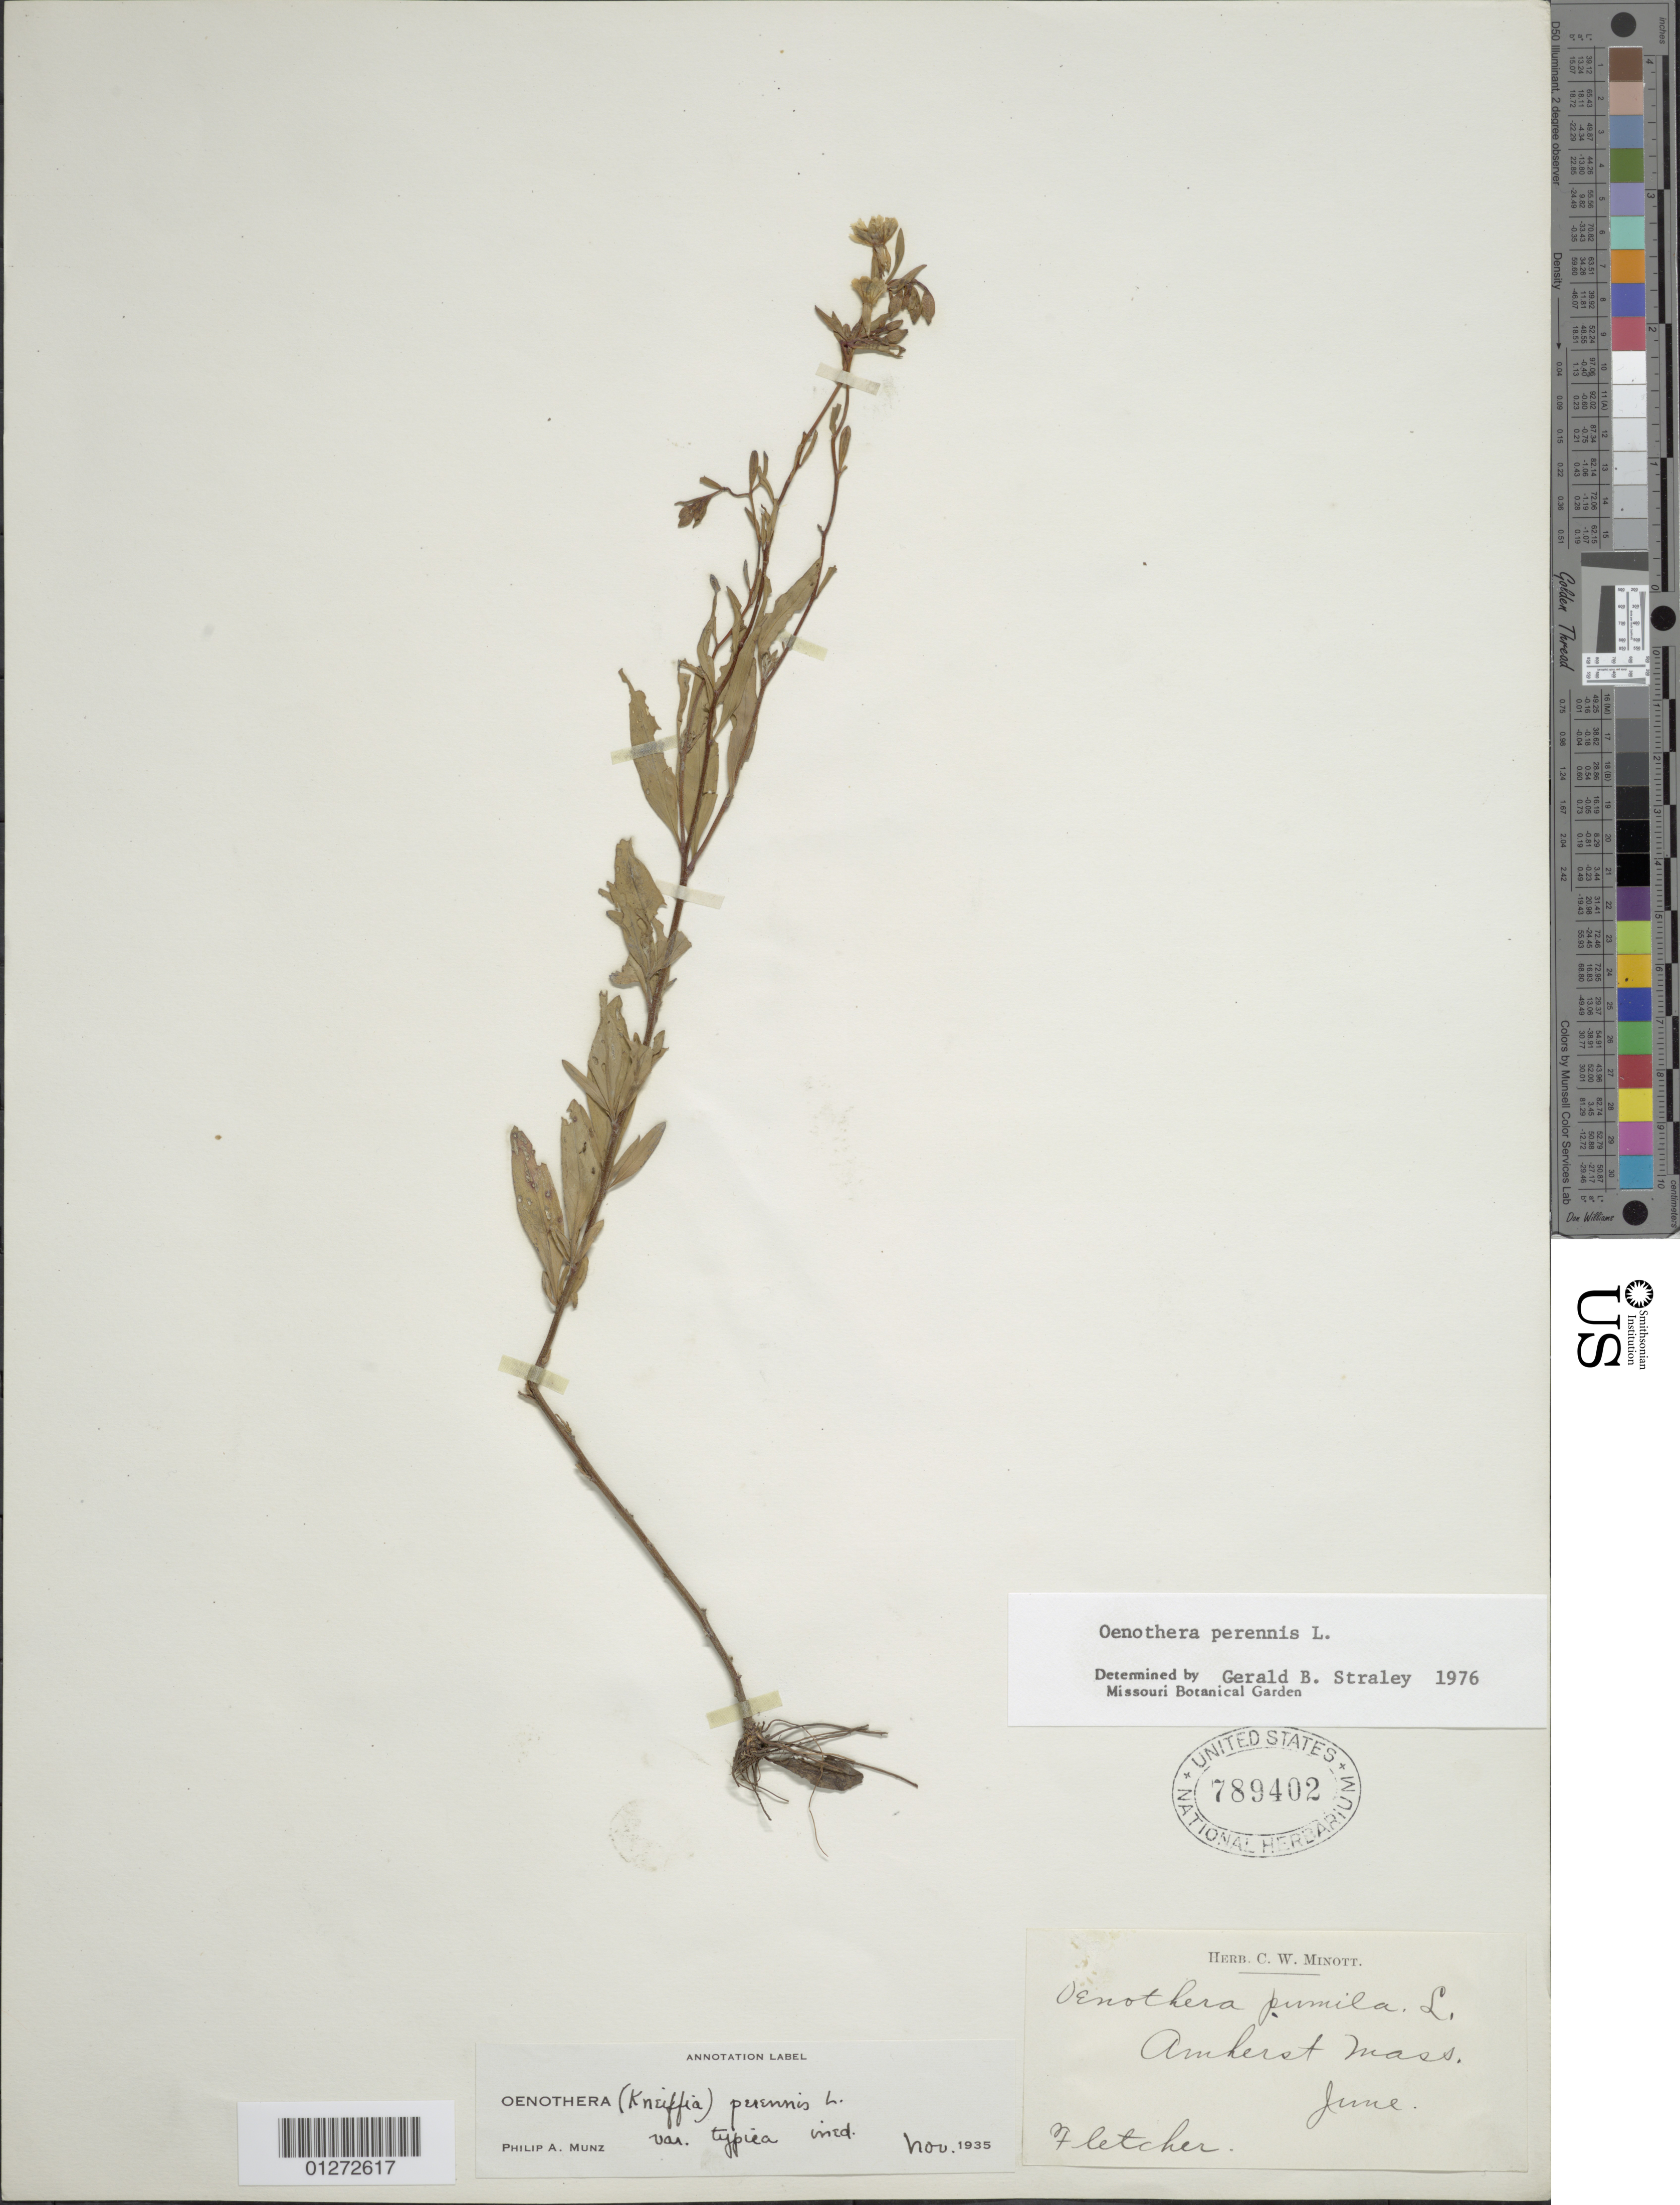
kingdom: Plantae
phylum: Tracheophyta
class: Magnoliopsida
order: Myrtales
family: Onagraceae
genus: Oenothera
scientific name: Oenothera perennis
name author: L.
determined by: Straley, G. B.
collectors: C. Minott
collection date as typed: jun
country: United States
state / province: Massachusetts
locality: Amherst, Fletcher.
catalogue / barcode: US 789402